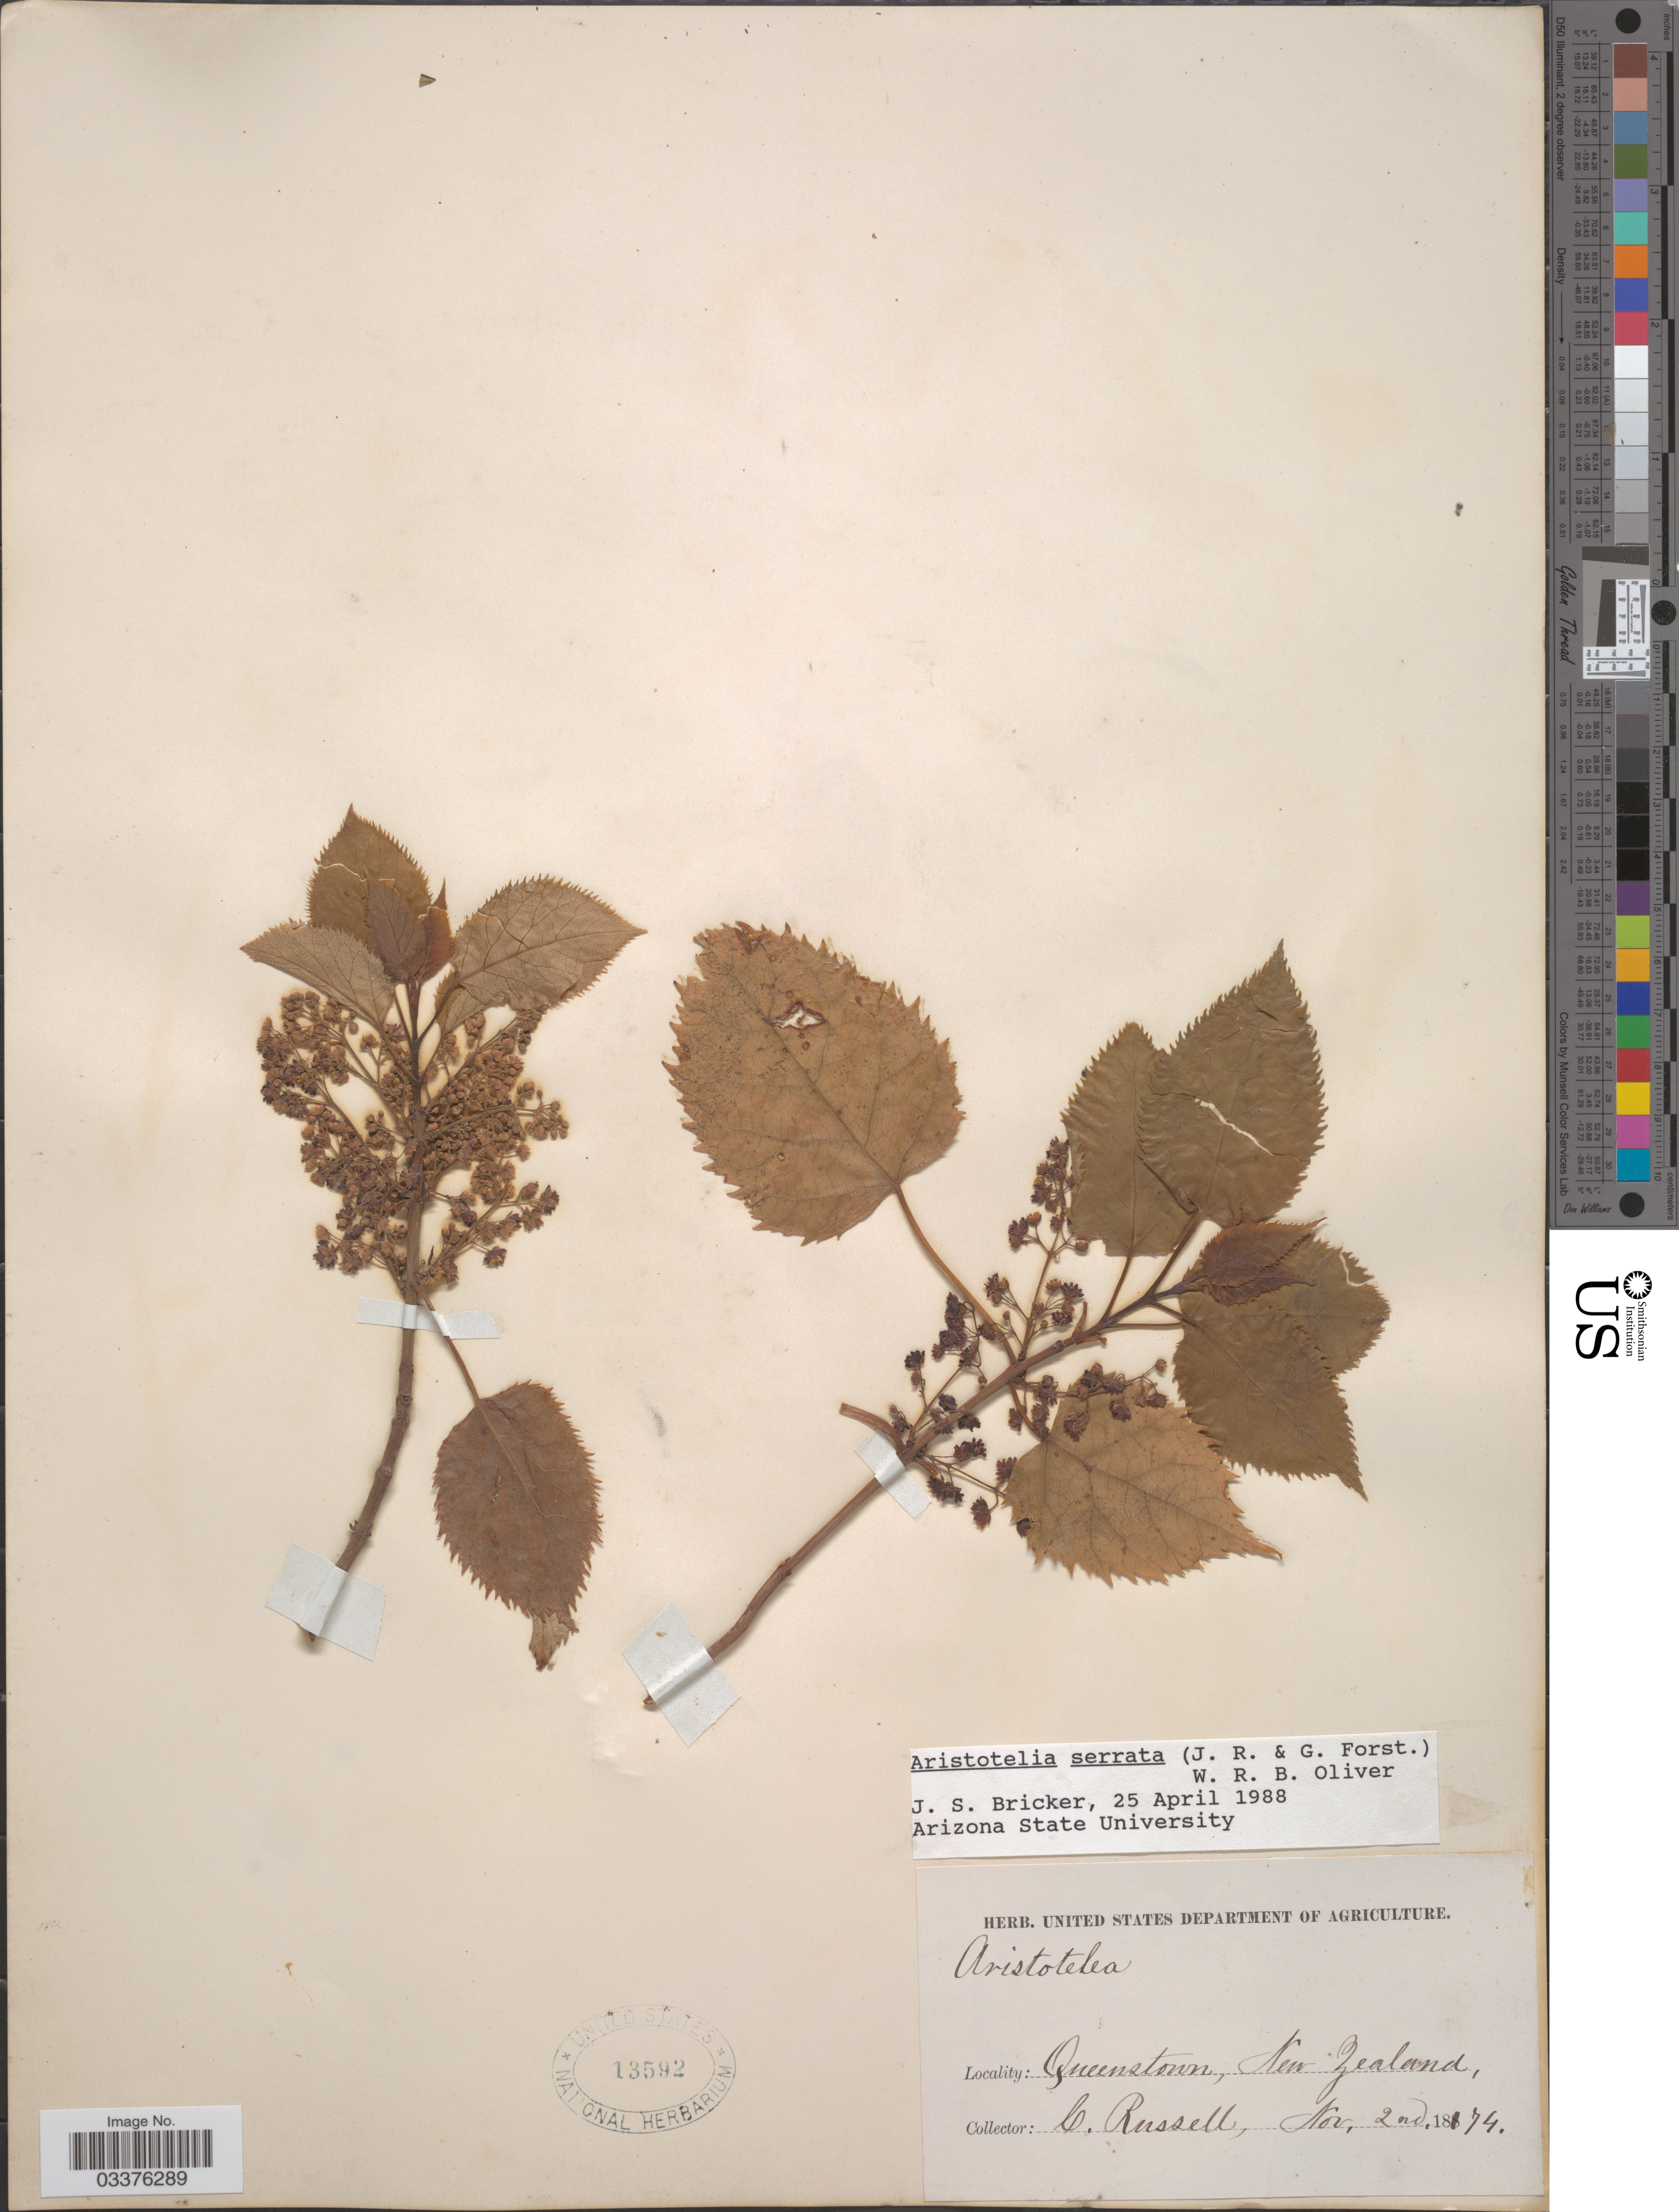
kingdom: Plantae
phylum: Tracheophyta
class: Magnoliopsida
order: Oxalidales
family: Elaeocarpaceae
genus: Aristotelia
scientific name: Aristotelia serrata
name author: Oliv.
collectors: C. Russell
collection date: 1874-11-02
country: New Zealand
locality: Queenstown.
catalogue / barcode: US 13592